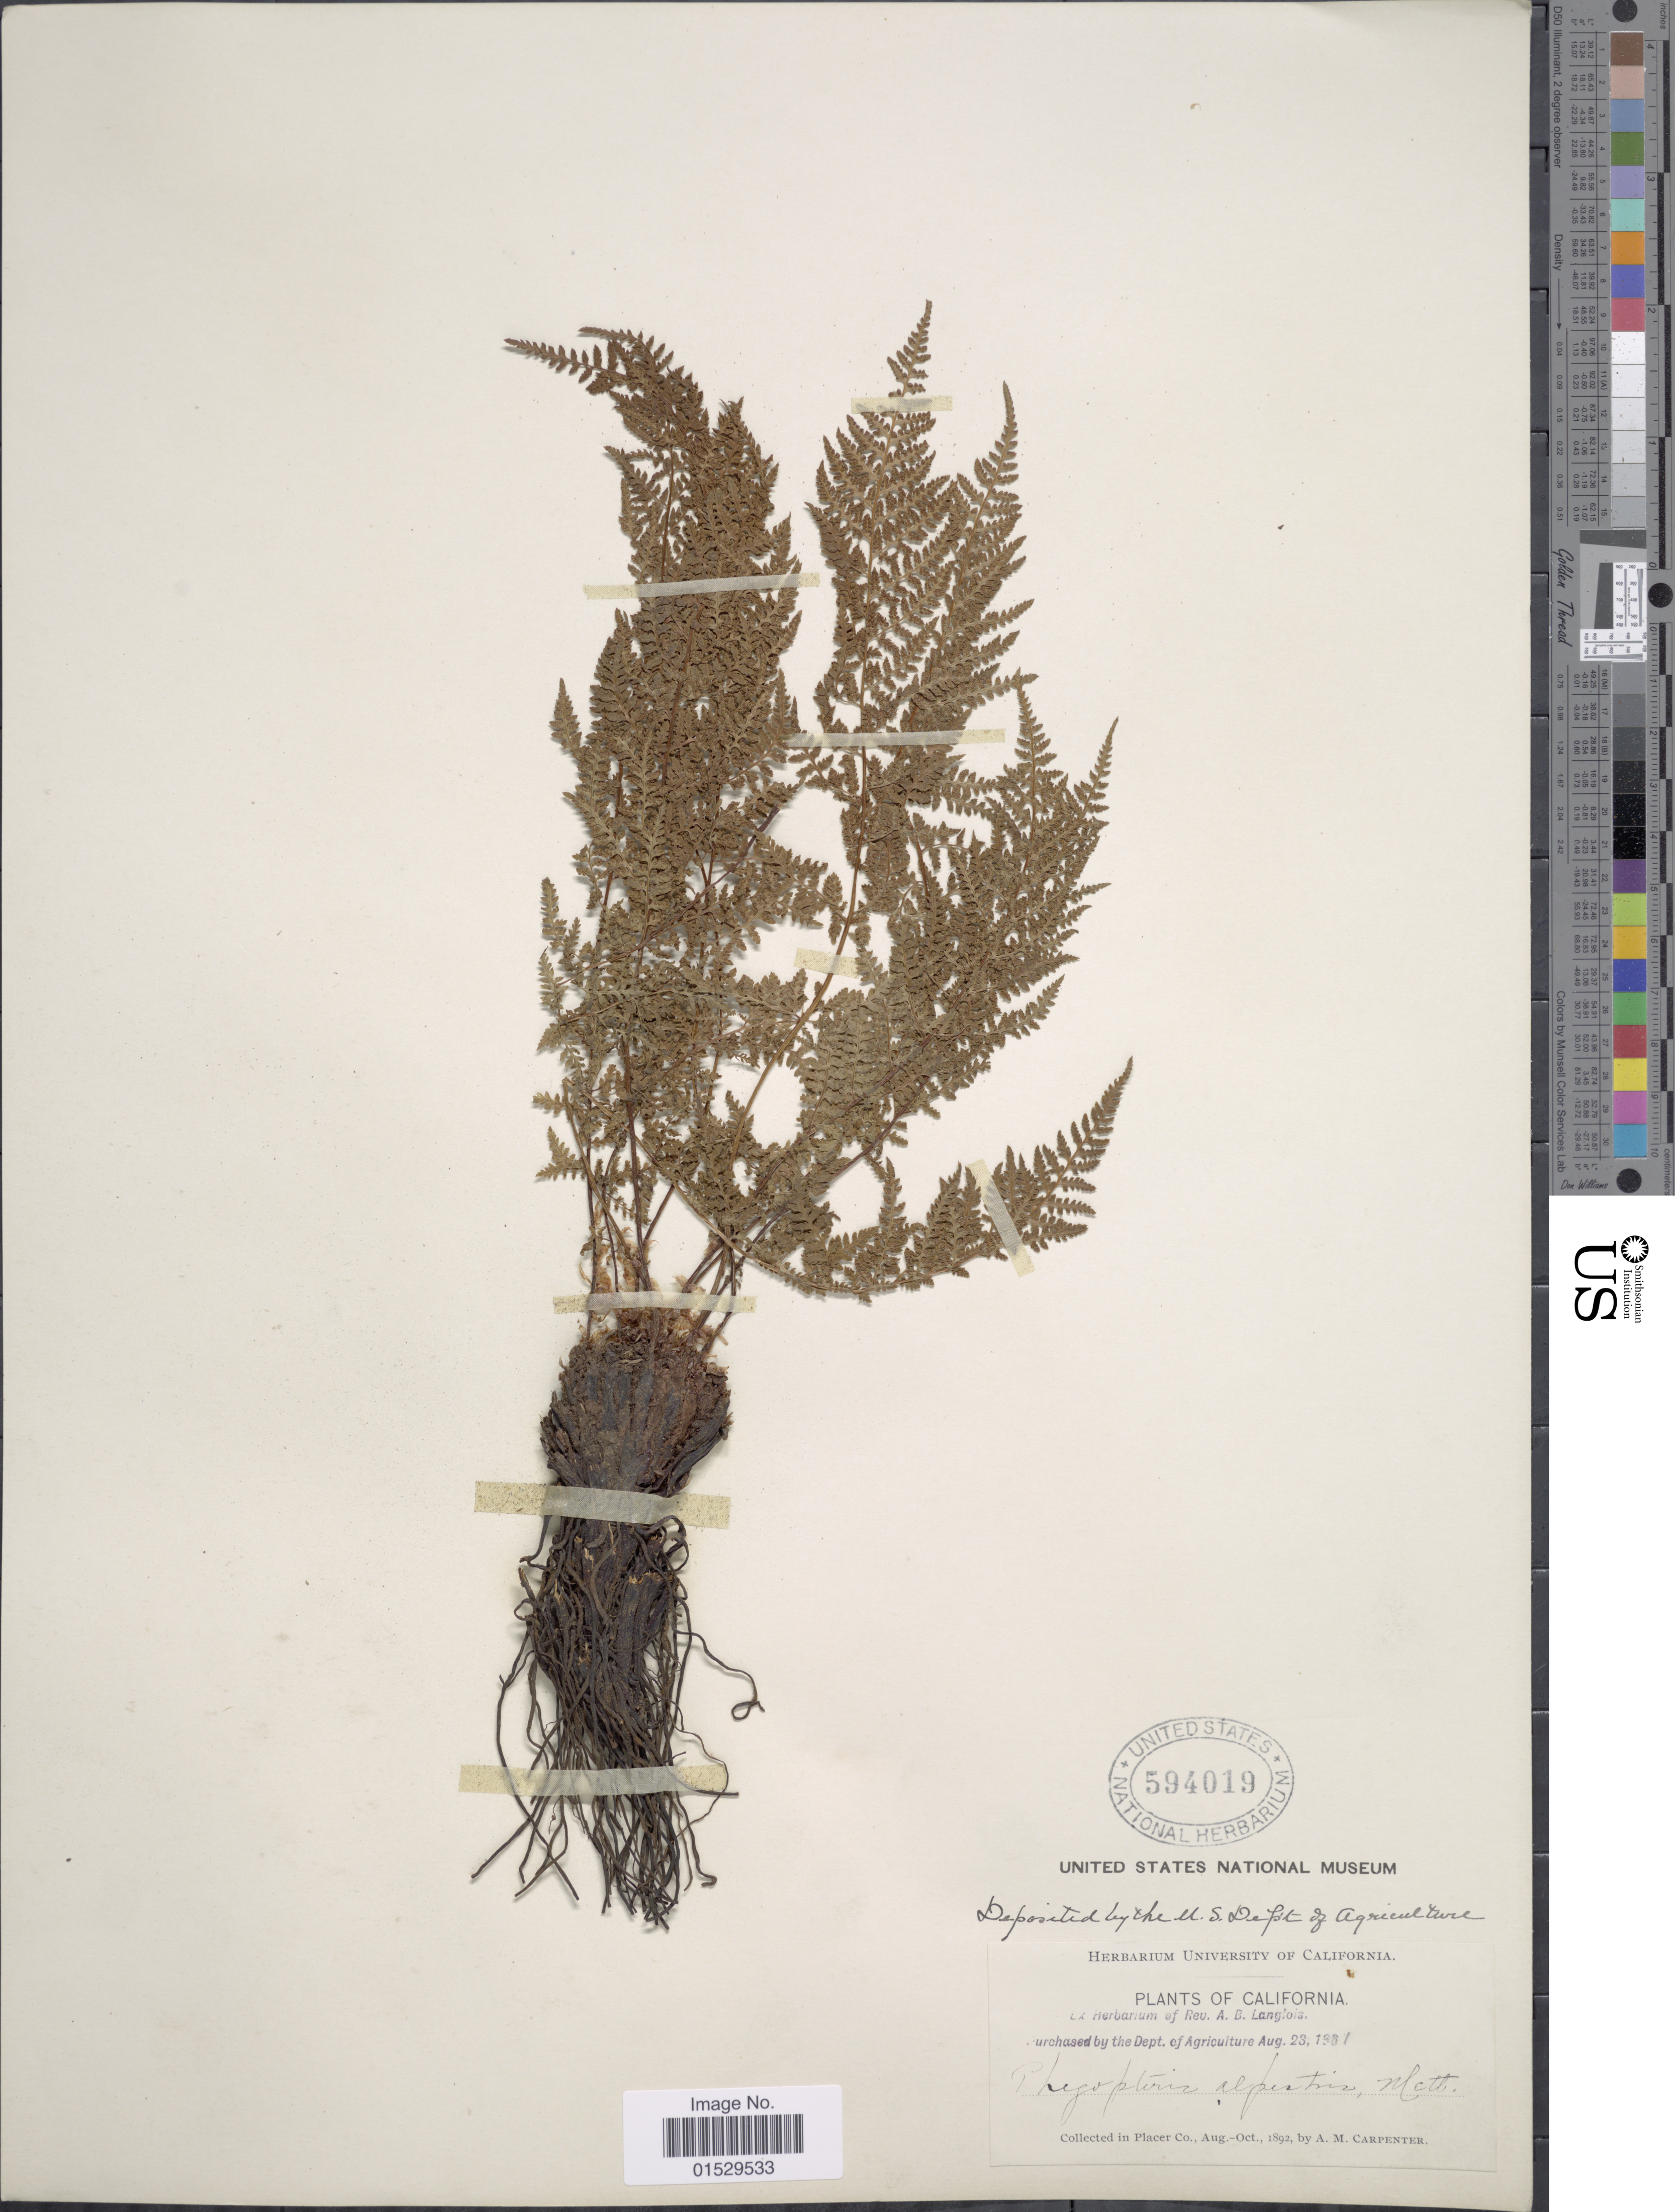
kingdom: Plantae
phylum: Tracheophyta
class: Polypodiopsida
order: Polypodiales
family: Athyriaceae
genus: Athyrium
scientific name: Athyrium distentifolilum subsp. americanum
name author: (Butters) Hultén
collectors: A. Carpenter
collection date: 1892-08/1892-10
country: United States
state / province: California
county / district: Placer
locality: Placer Co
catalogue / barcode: US 594019